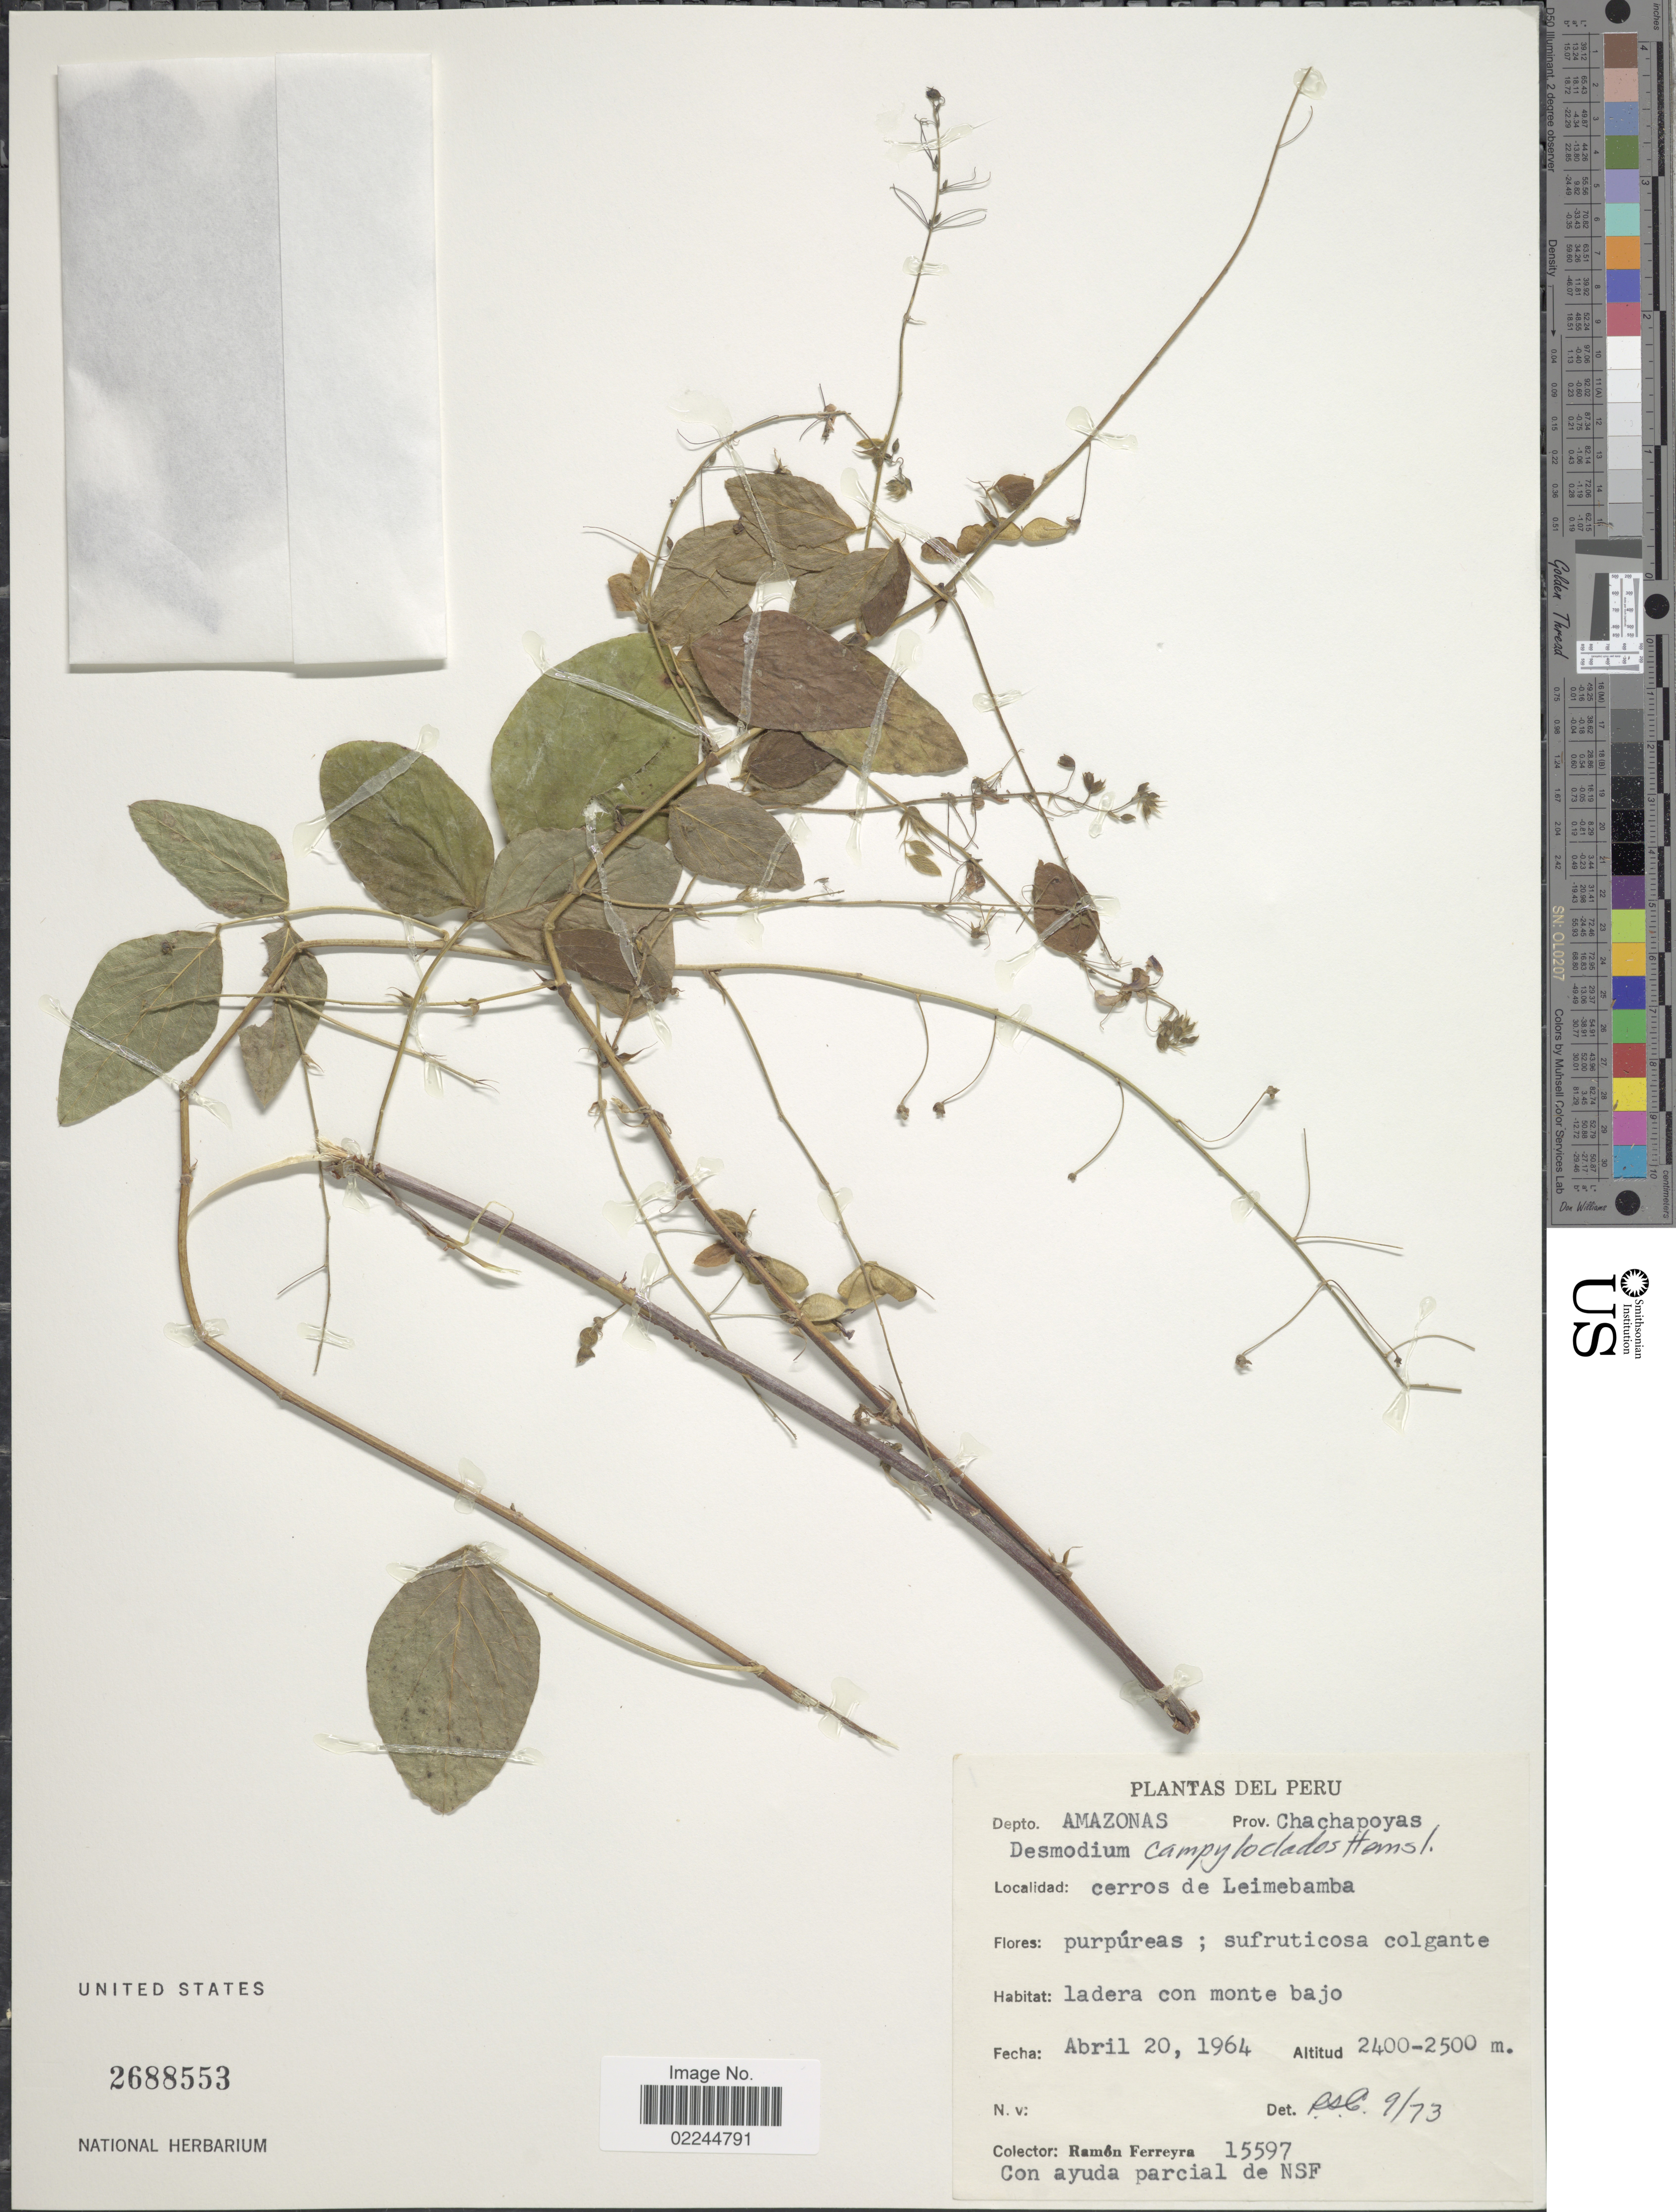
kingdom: Plantae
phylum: Tracheophyta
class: Magnoliopsida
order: Fabales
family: Fabaceae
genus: Desmodium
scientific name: Desmodium campyloclados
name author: Hemsl.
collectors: R. A. Ferreyra & NSF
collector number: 15597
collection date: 1964-04-20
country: Peru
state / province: Amazonas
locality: Prov. Chachapoyas, cerros de Leimebamba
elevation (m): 2400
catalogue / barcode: US 2688553